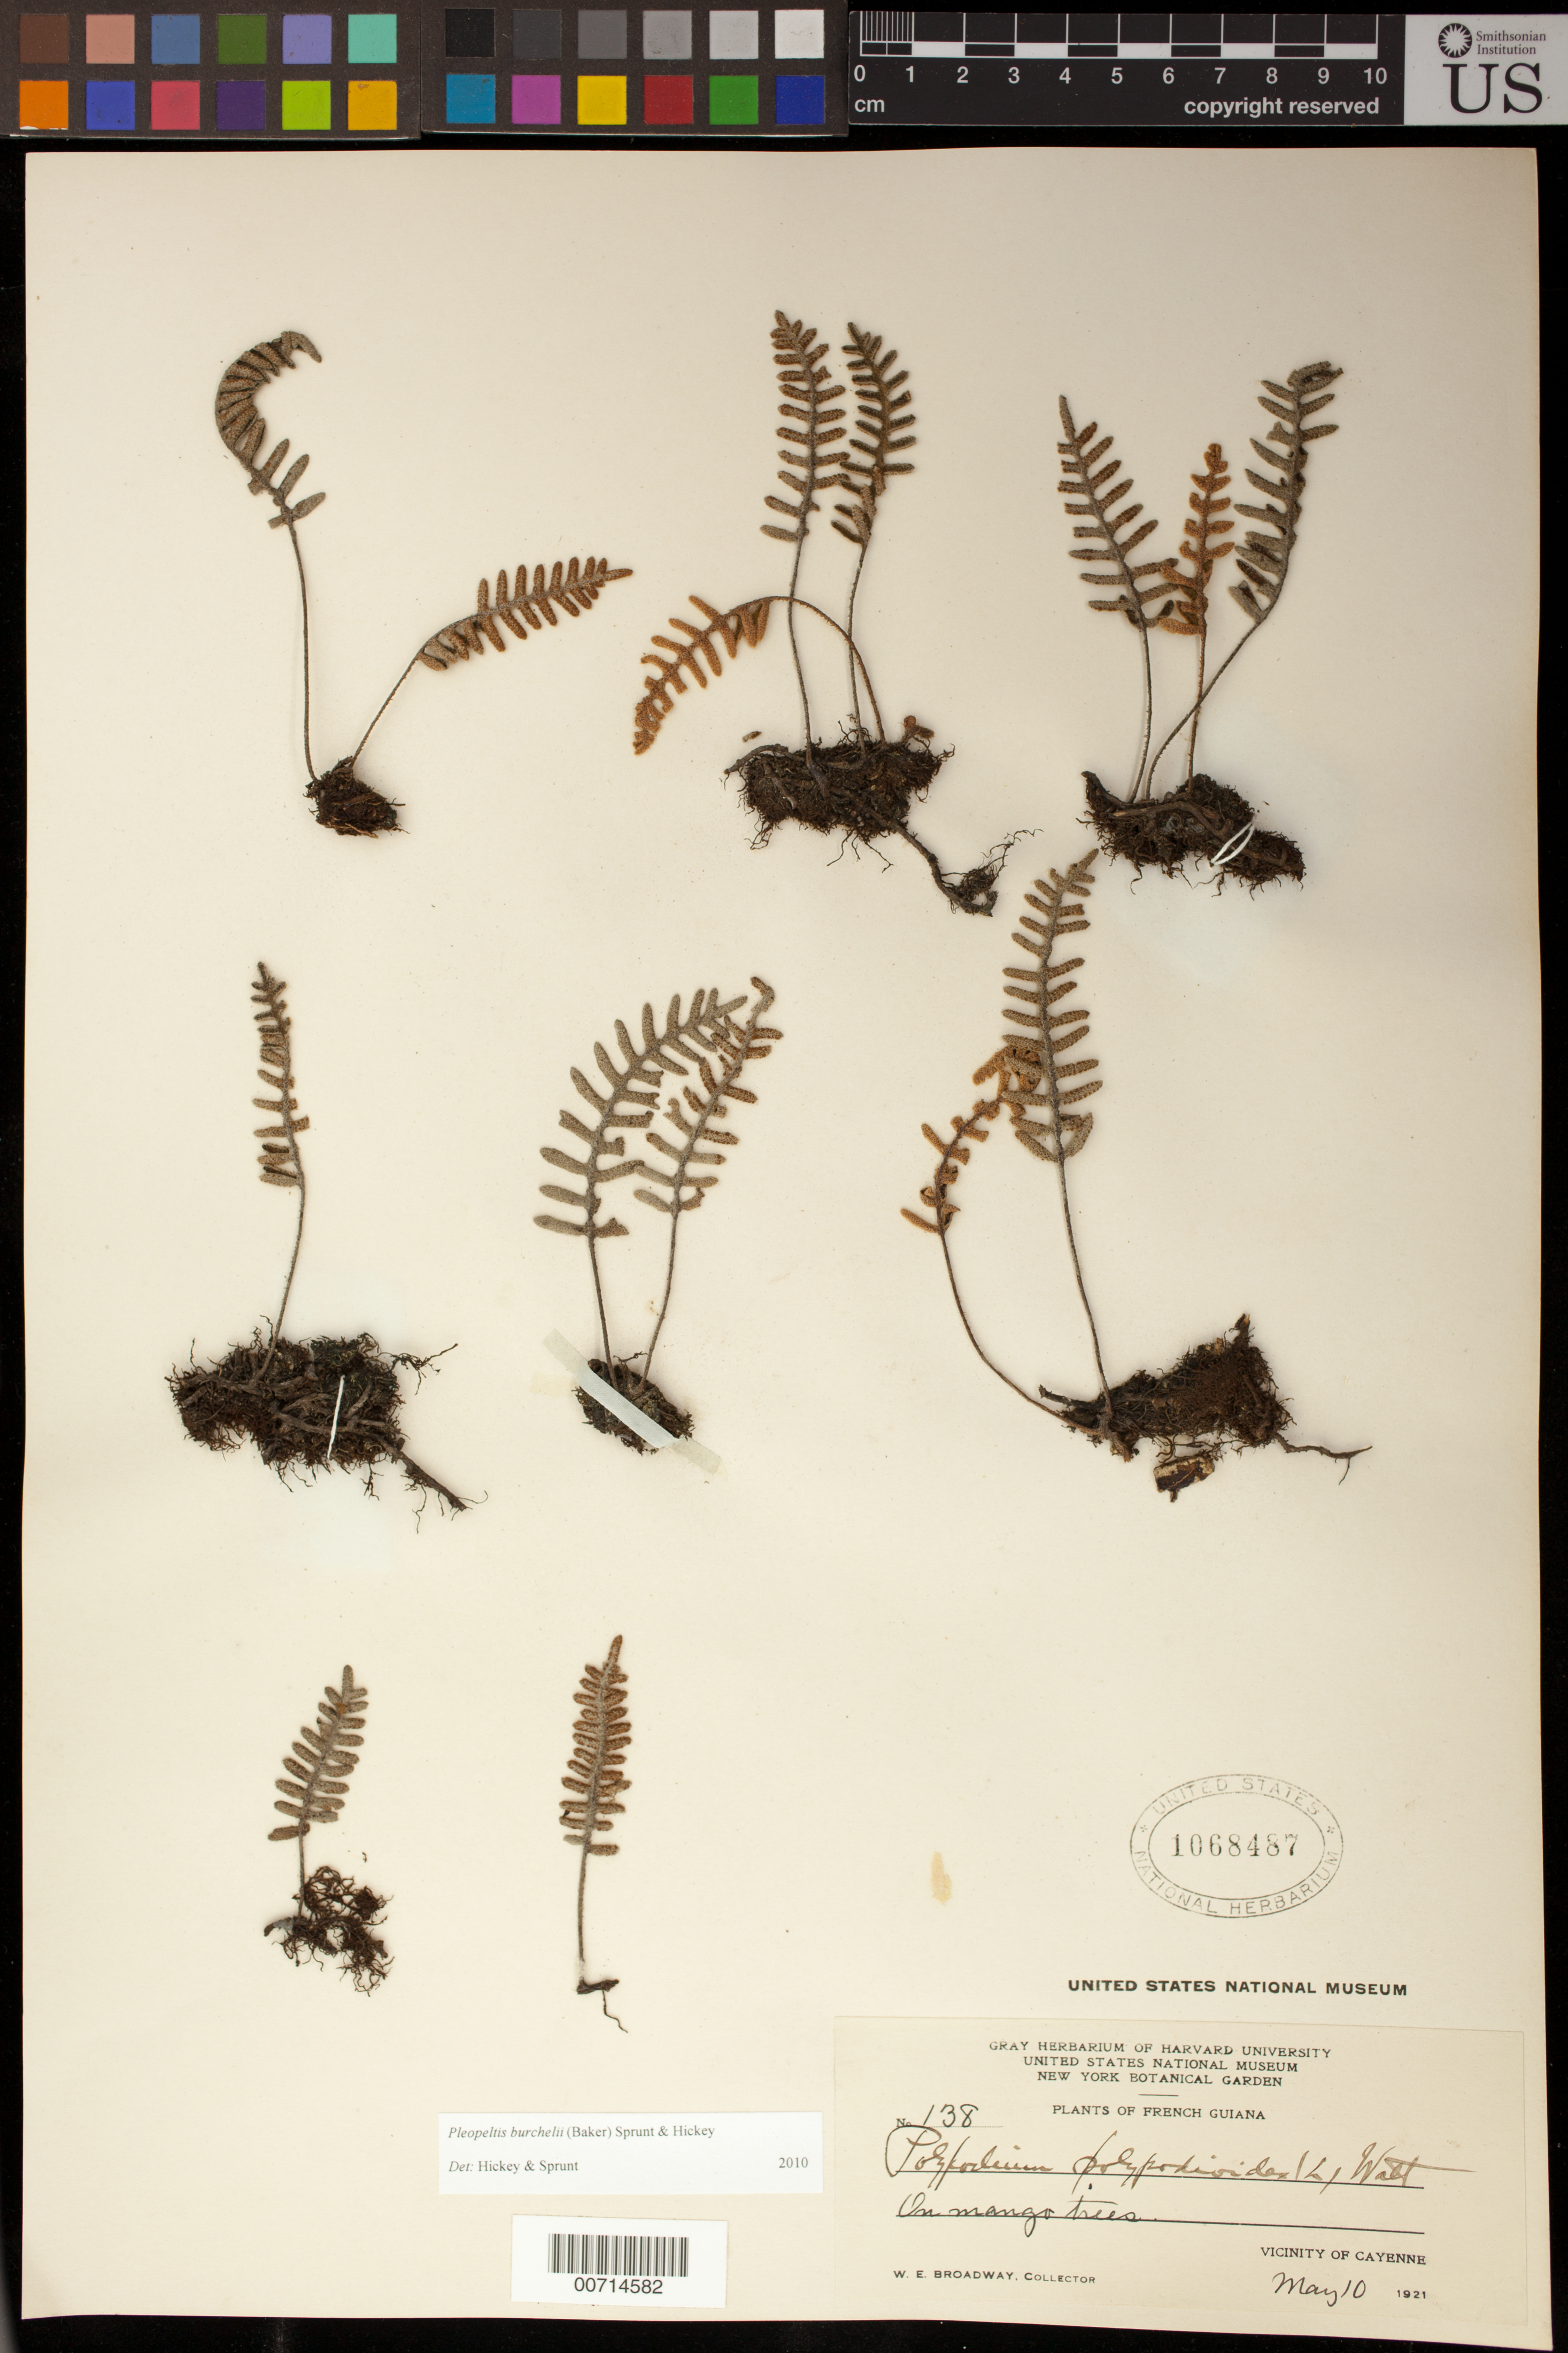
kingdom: Plantae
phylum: Tracheophyta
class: Polypodiopsida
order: Polypodiales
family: Polypodiaceae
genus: Pleopeltis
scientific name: Pleopeltis burchellii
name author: (Baker) Sprunt & Hickey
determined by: Hickey, R. J.; Sprunt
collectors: W. E. Broadway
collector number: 138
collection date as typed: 10-May-21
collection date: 1921-05-10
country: French Guiana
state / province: Cayenne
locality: Cayenne, vic.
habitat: On mango trees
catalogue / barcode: US 1068487